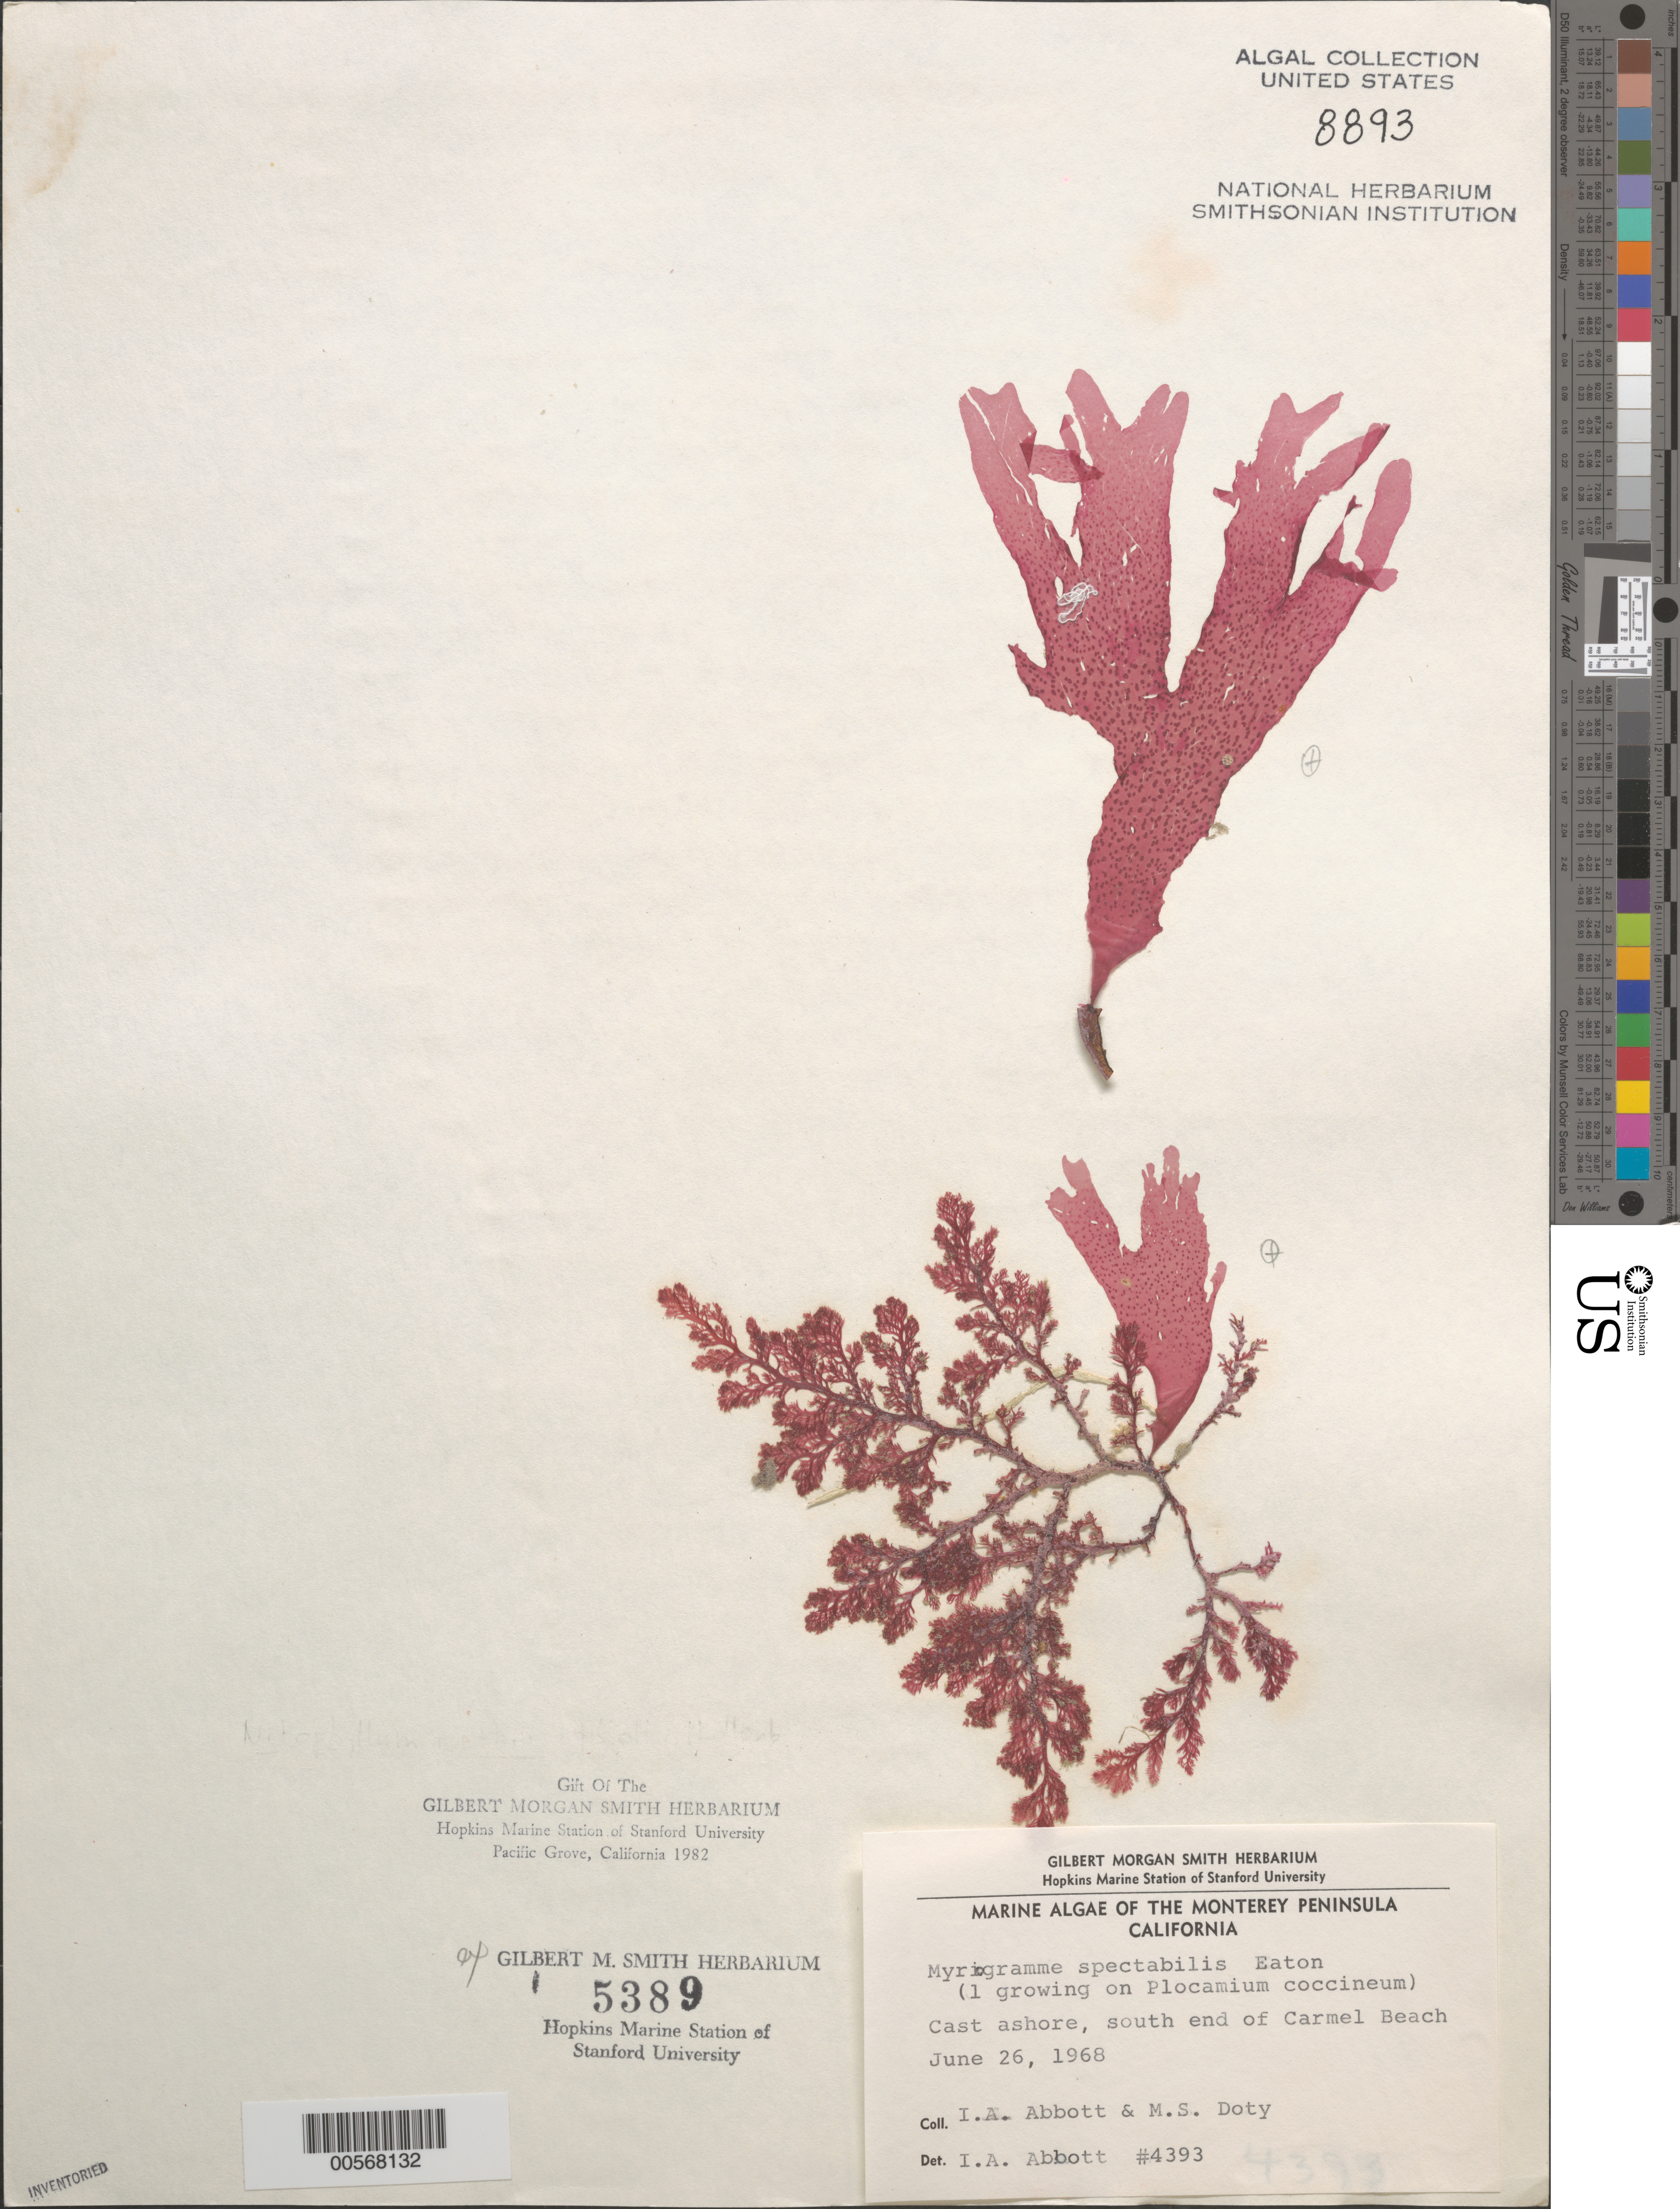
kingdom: Plantae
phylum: Rhodophyta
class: Florideophyceae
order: Ceramiales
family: Delesseriaceae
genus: Myriogramme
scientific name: Myriogramme spectabilis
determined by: Abbott, Isabella A.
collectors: I. A. Abbott & M. S. Doty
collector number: IAA 4393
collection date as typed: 26 Jun 1968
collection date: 1968-06-26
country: United States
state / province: California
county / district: Monterey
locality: Carmel Beach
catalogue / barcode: US 8893